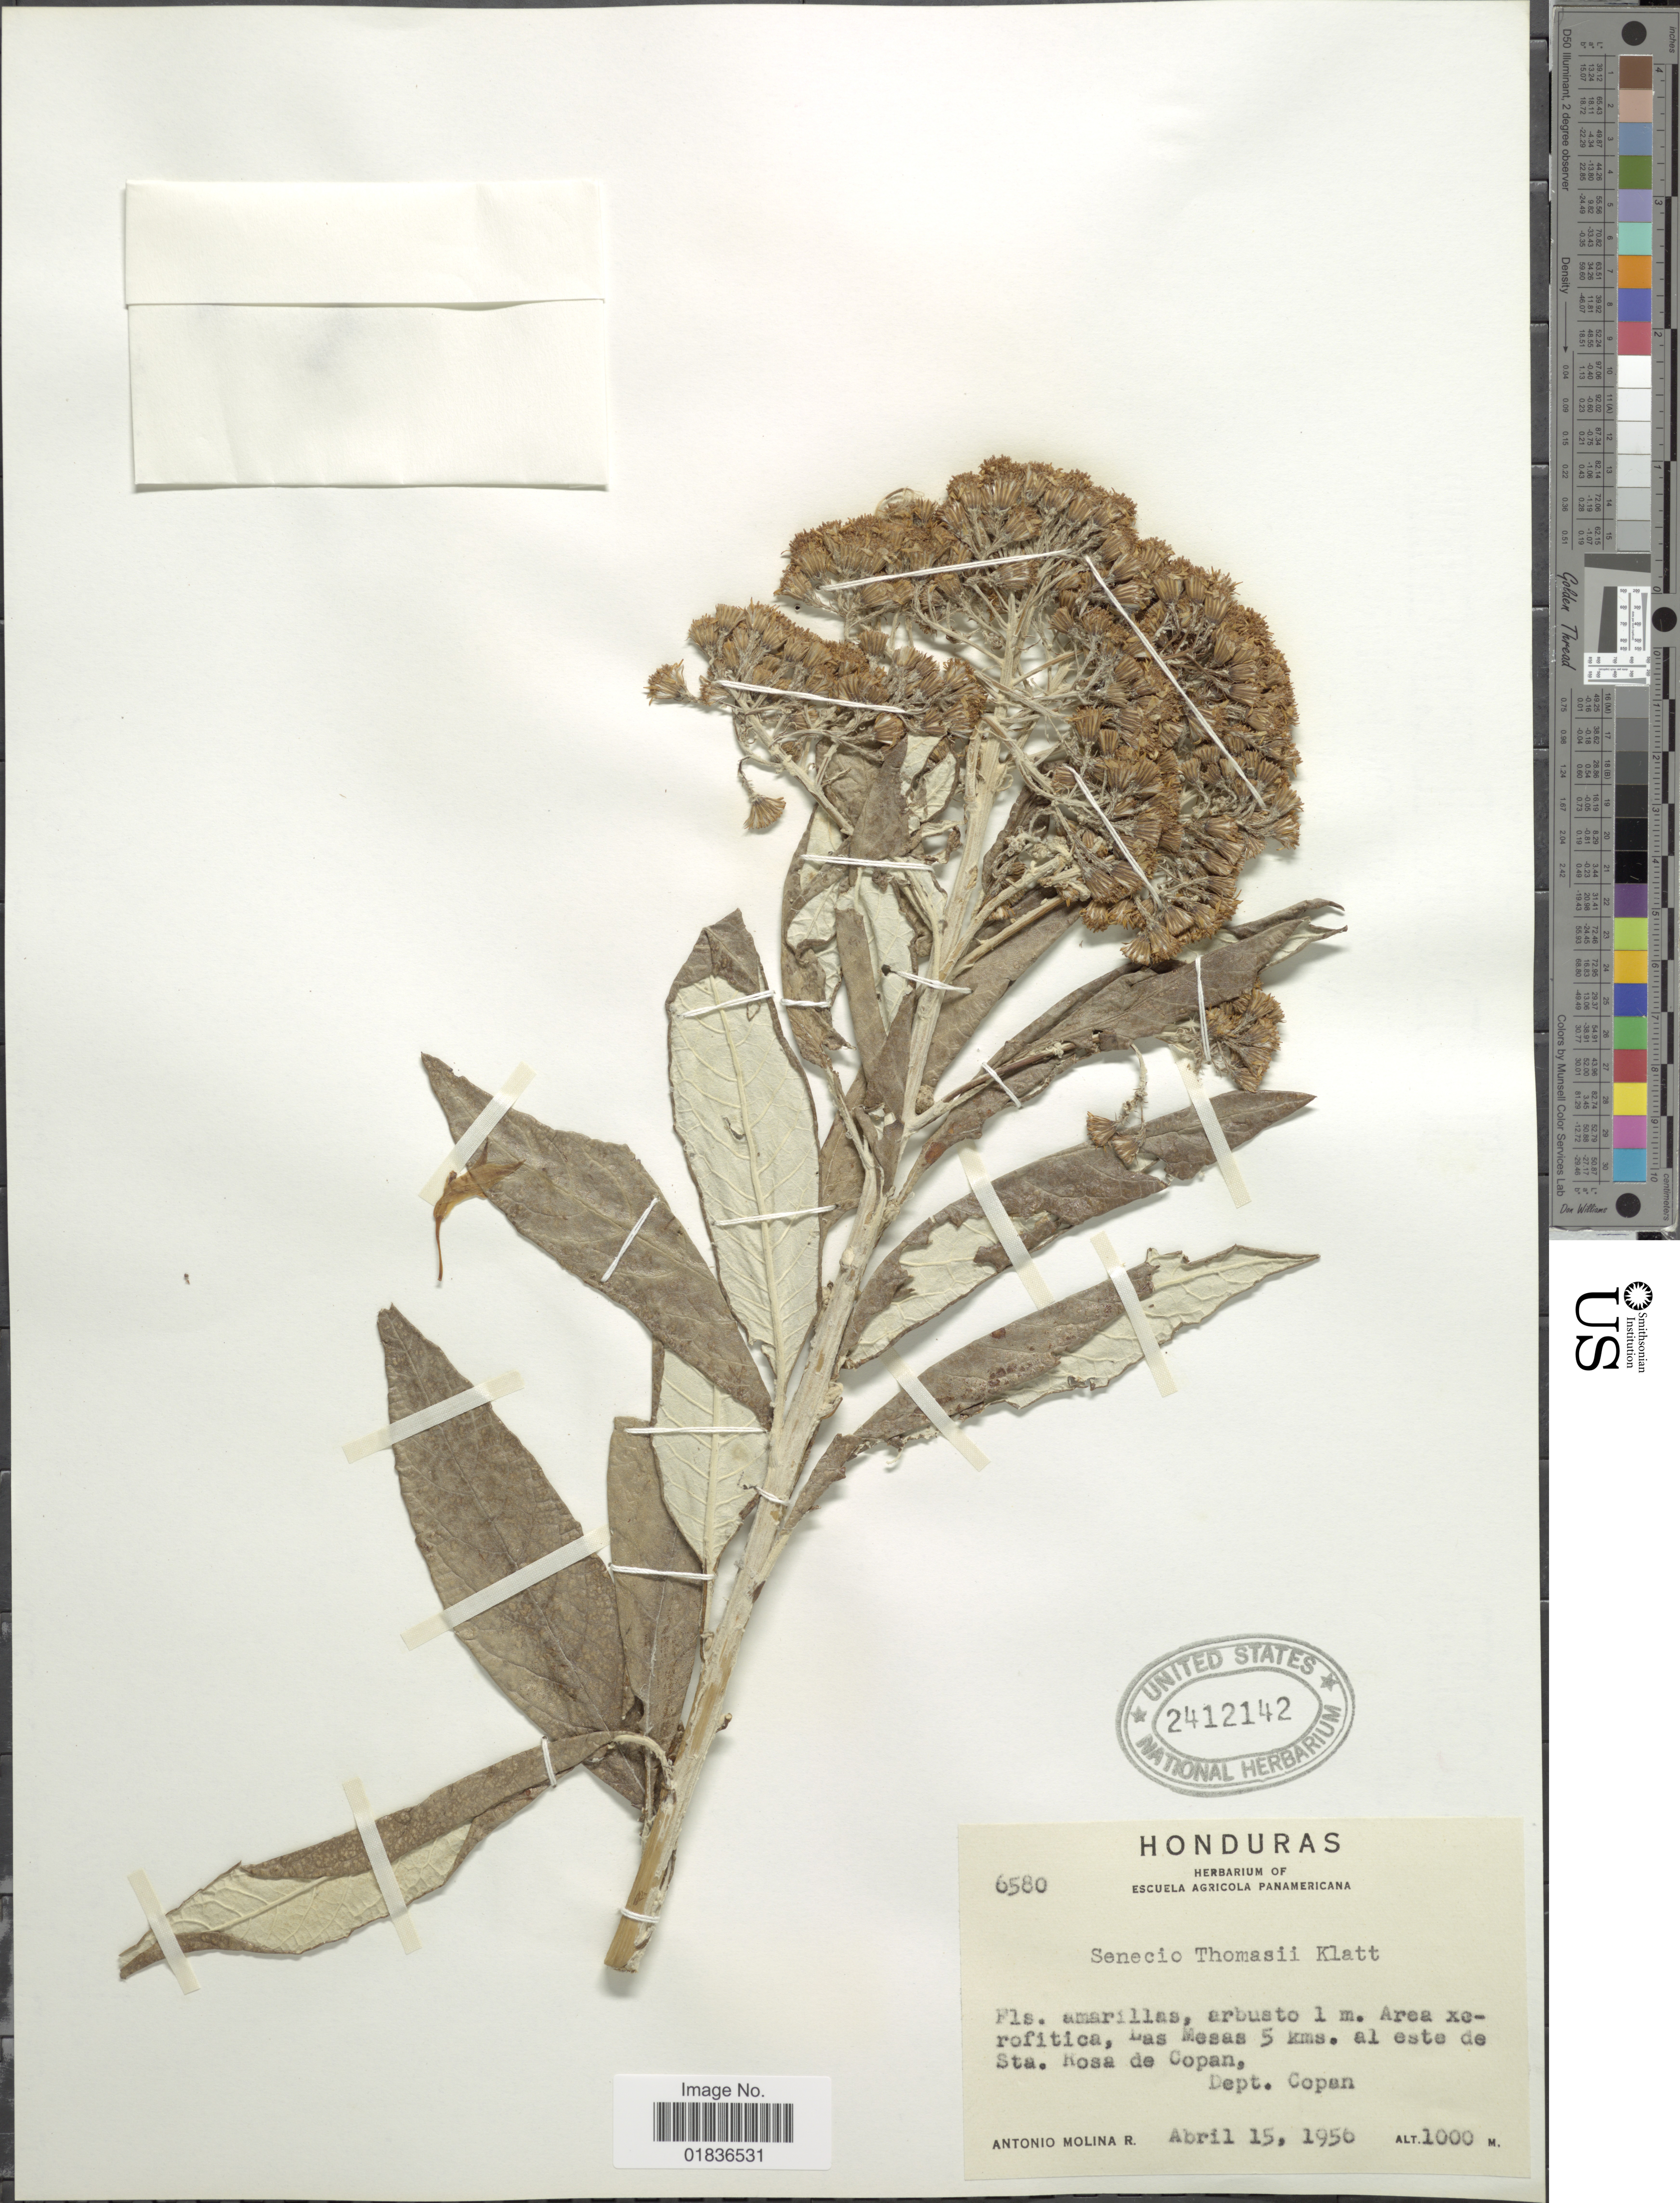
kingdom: Plantae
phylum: Tracheophyta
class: Magnoliopsida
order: Asterales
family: Asteraceae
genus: Senecio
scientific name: Senecio deppeanus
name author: Hemsl.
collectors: A. Molina R.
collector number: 6580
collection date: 1956-04-15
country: Honduras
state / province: Copán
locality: Las Mesas 5 kms. al este de Sta. Rosa de Copan.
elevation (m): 1000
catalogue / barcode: US 2412142